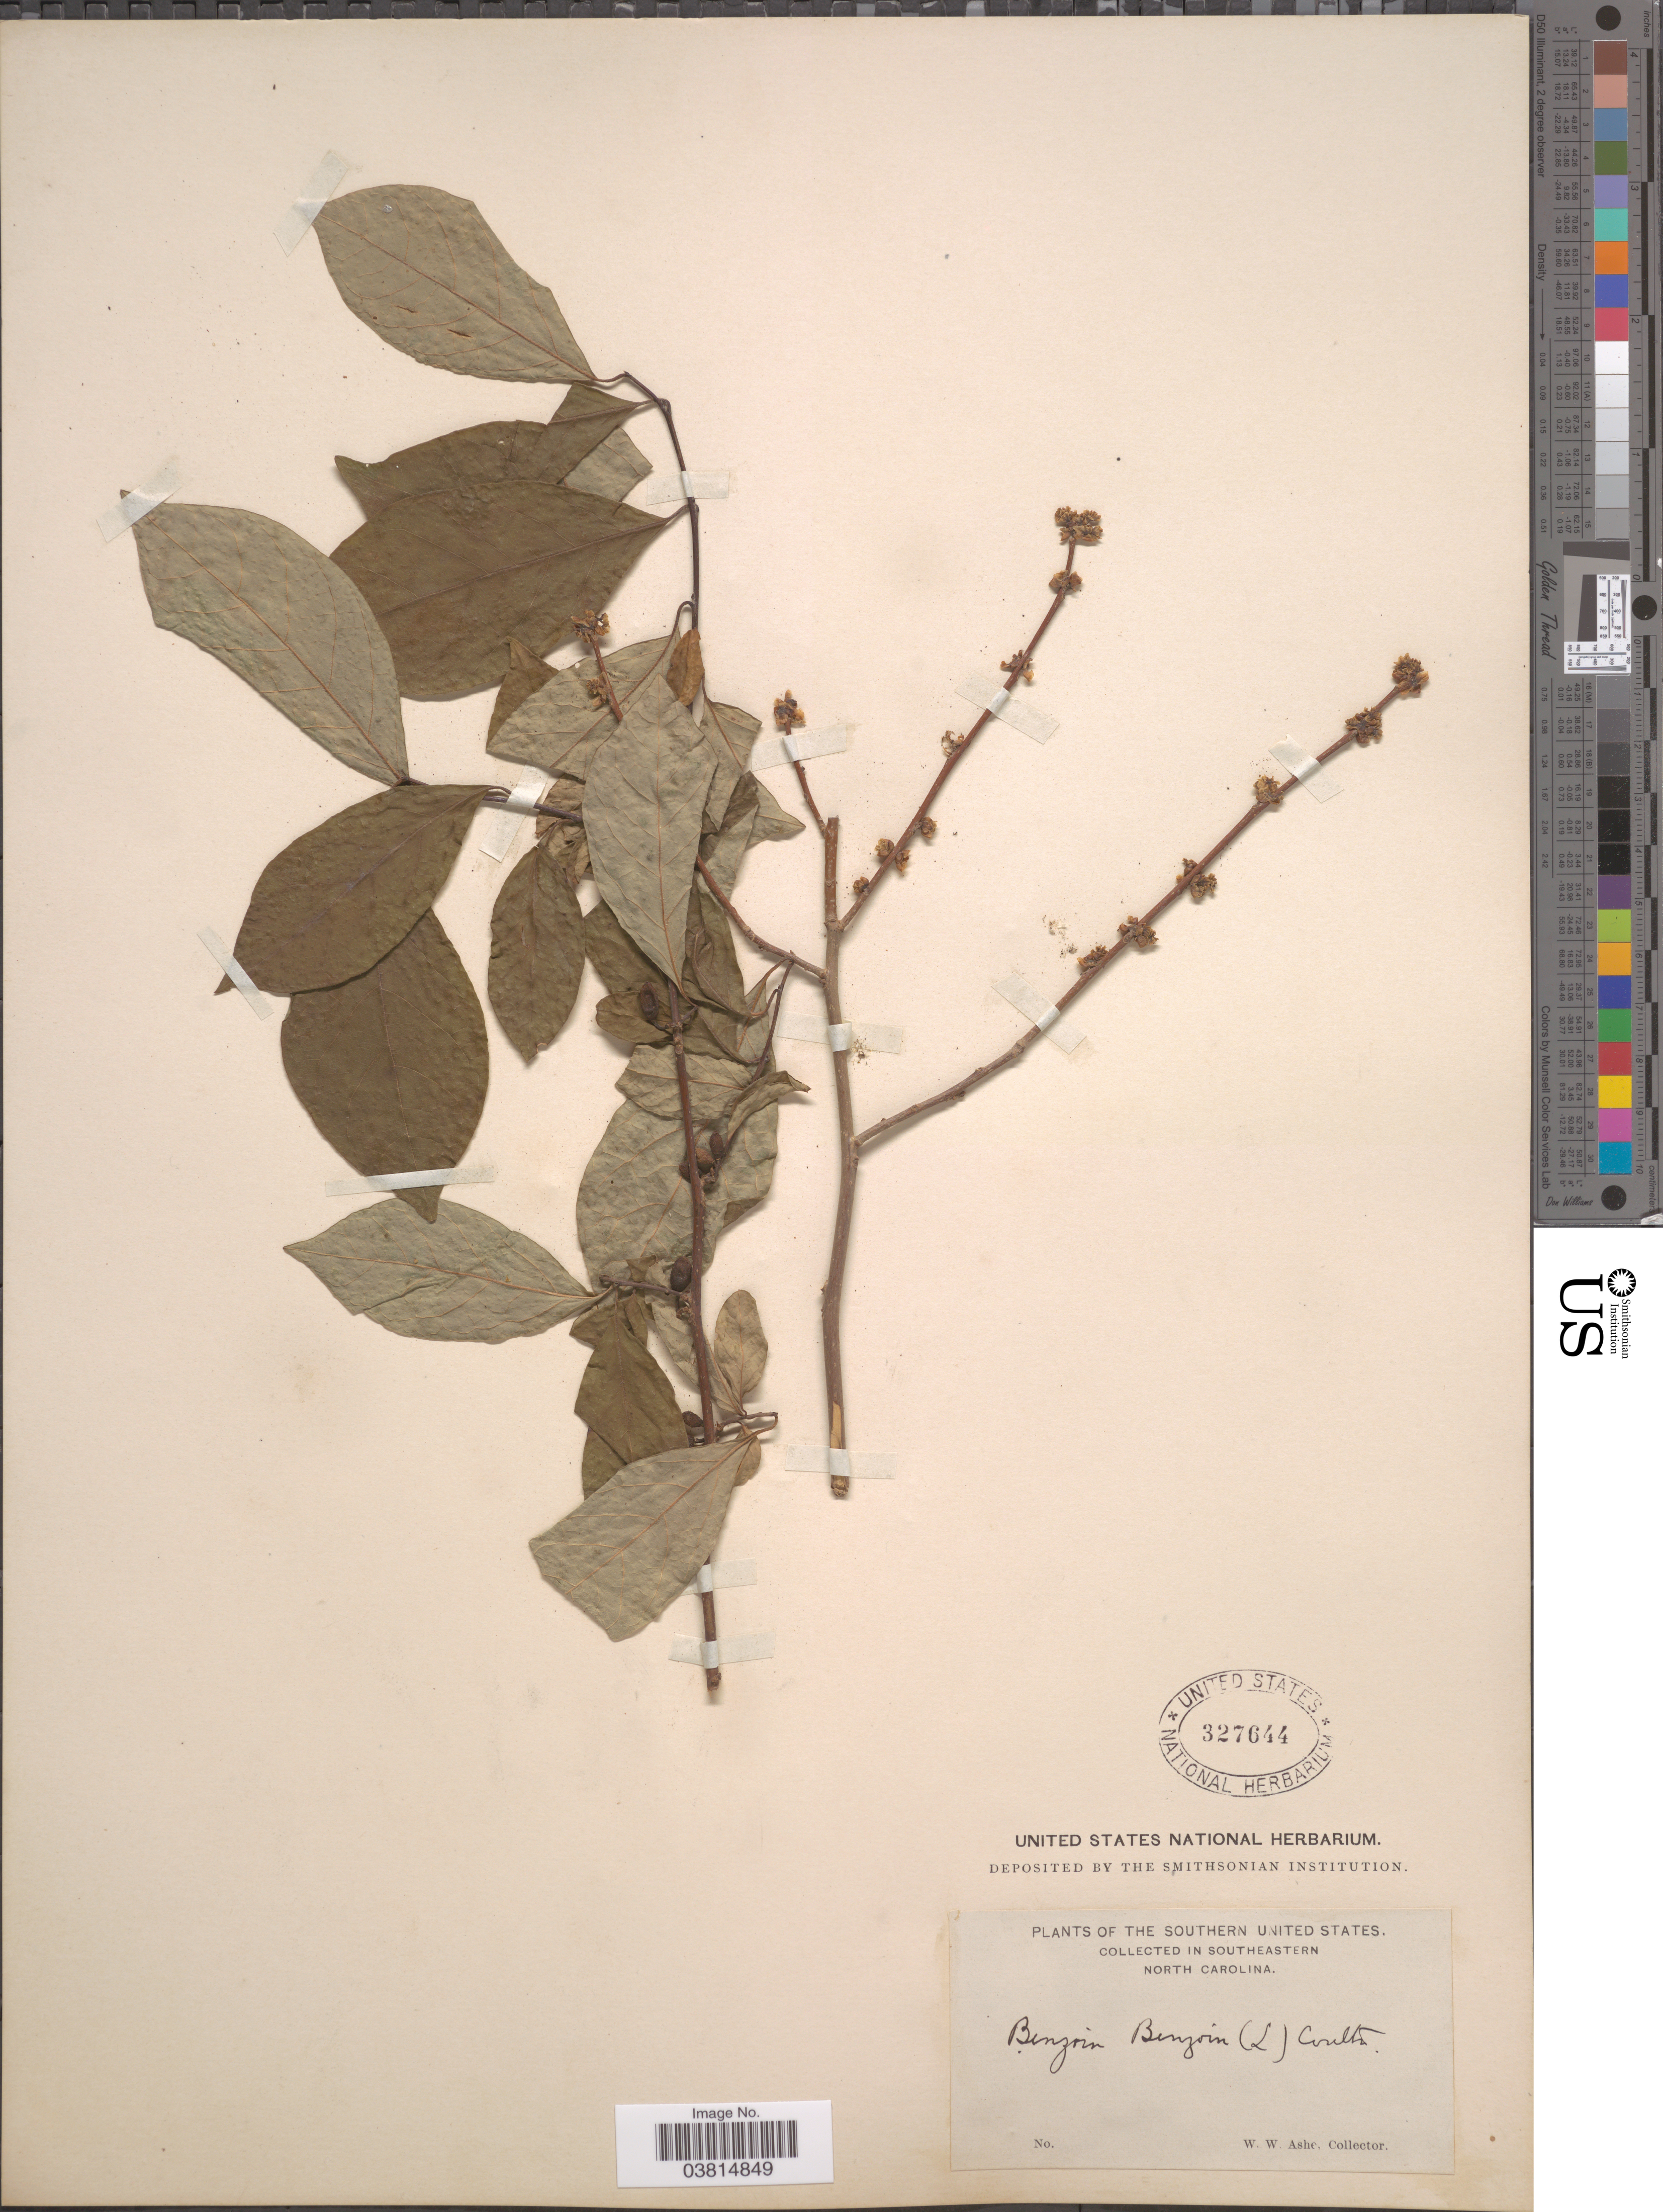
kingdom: Plantae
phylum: Tracheophyta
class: Magnoliopsida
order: Laurales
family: Lauraceae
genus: Lindera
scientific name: Lindera benzoin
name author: (L.) Blume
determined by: Strong, Mark T., (BOT), Smithsonian Institution - National Museum of Natural History (UNITED STATES)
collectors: W. W. Ashe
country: United States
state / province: North Carolina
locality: The Southern United States. Southeastern North Carolina.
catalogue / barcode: US 327644